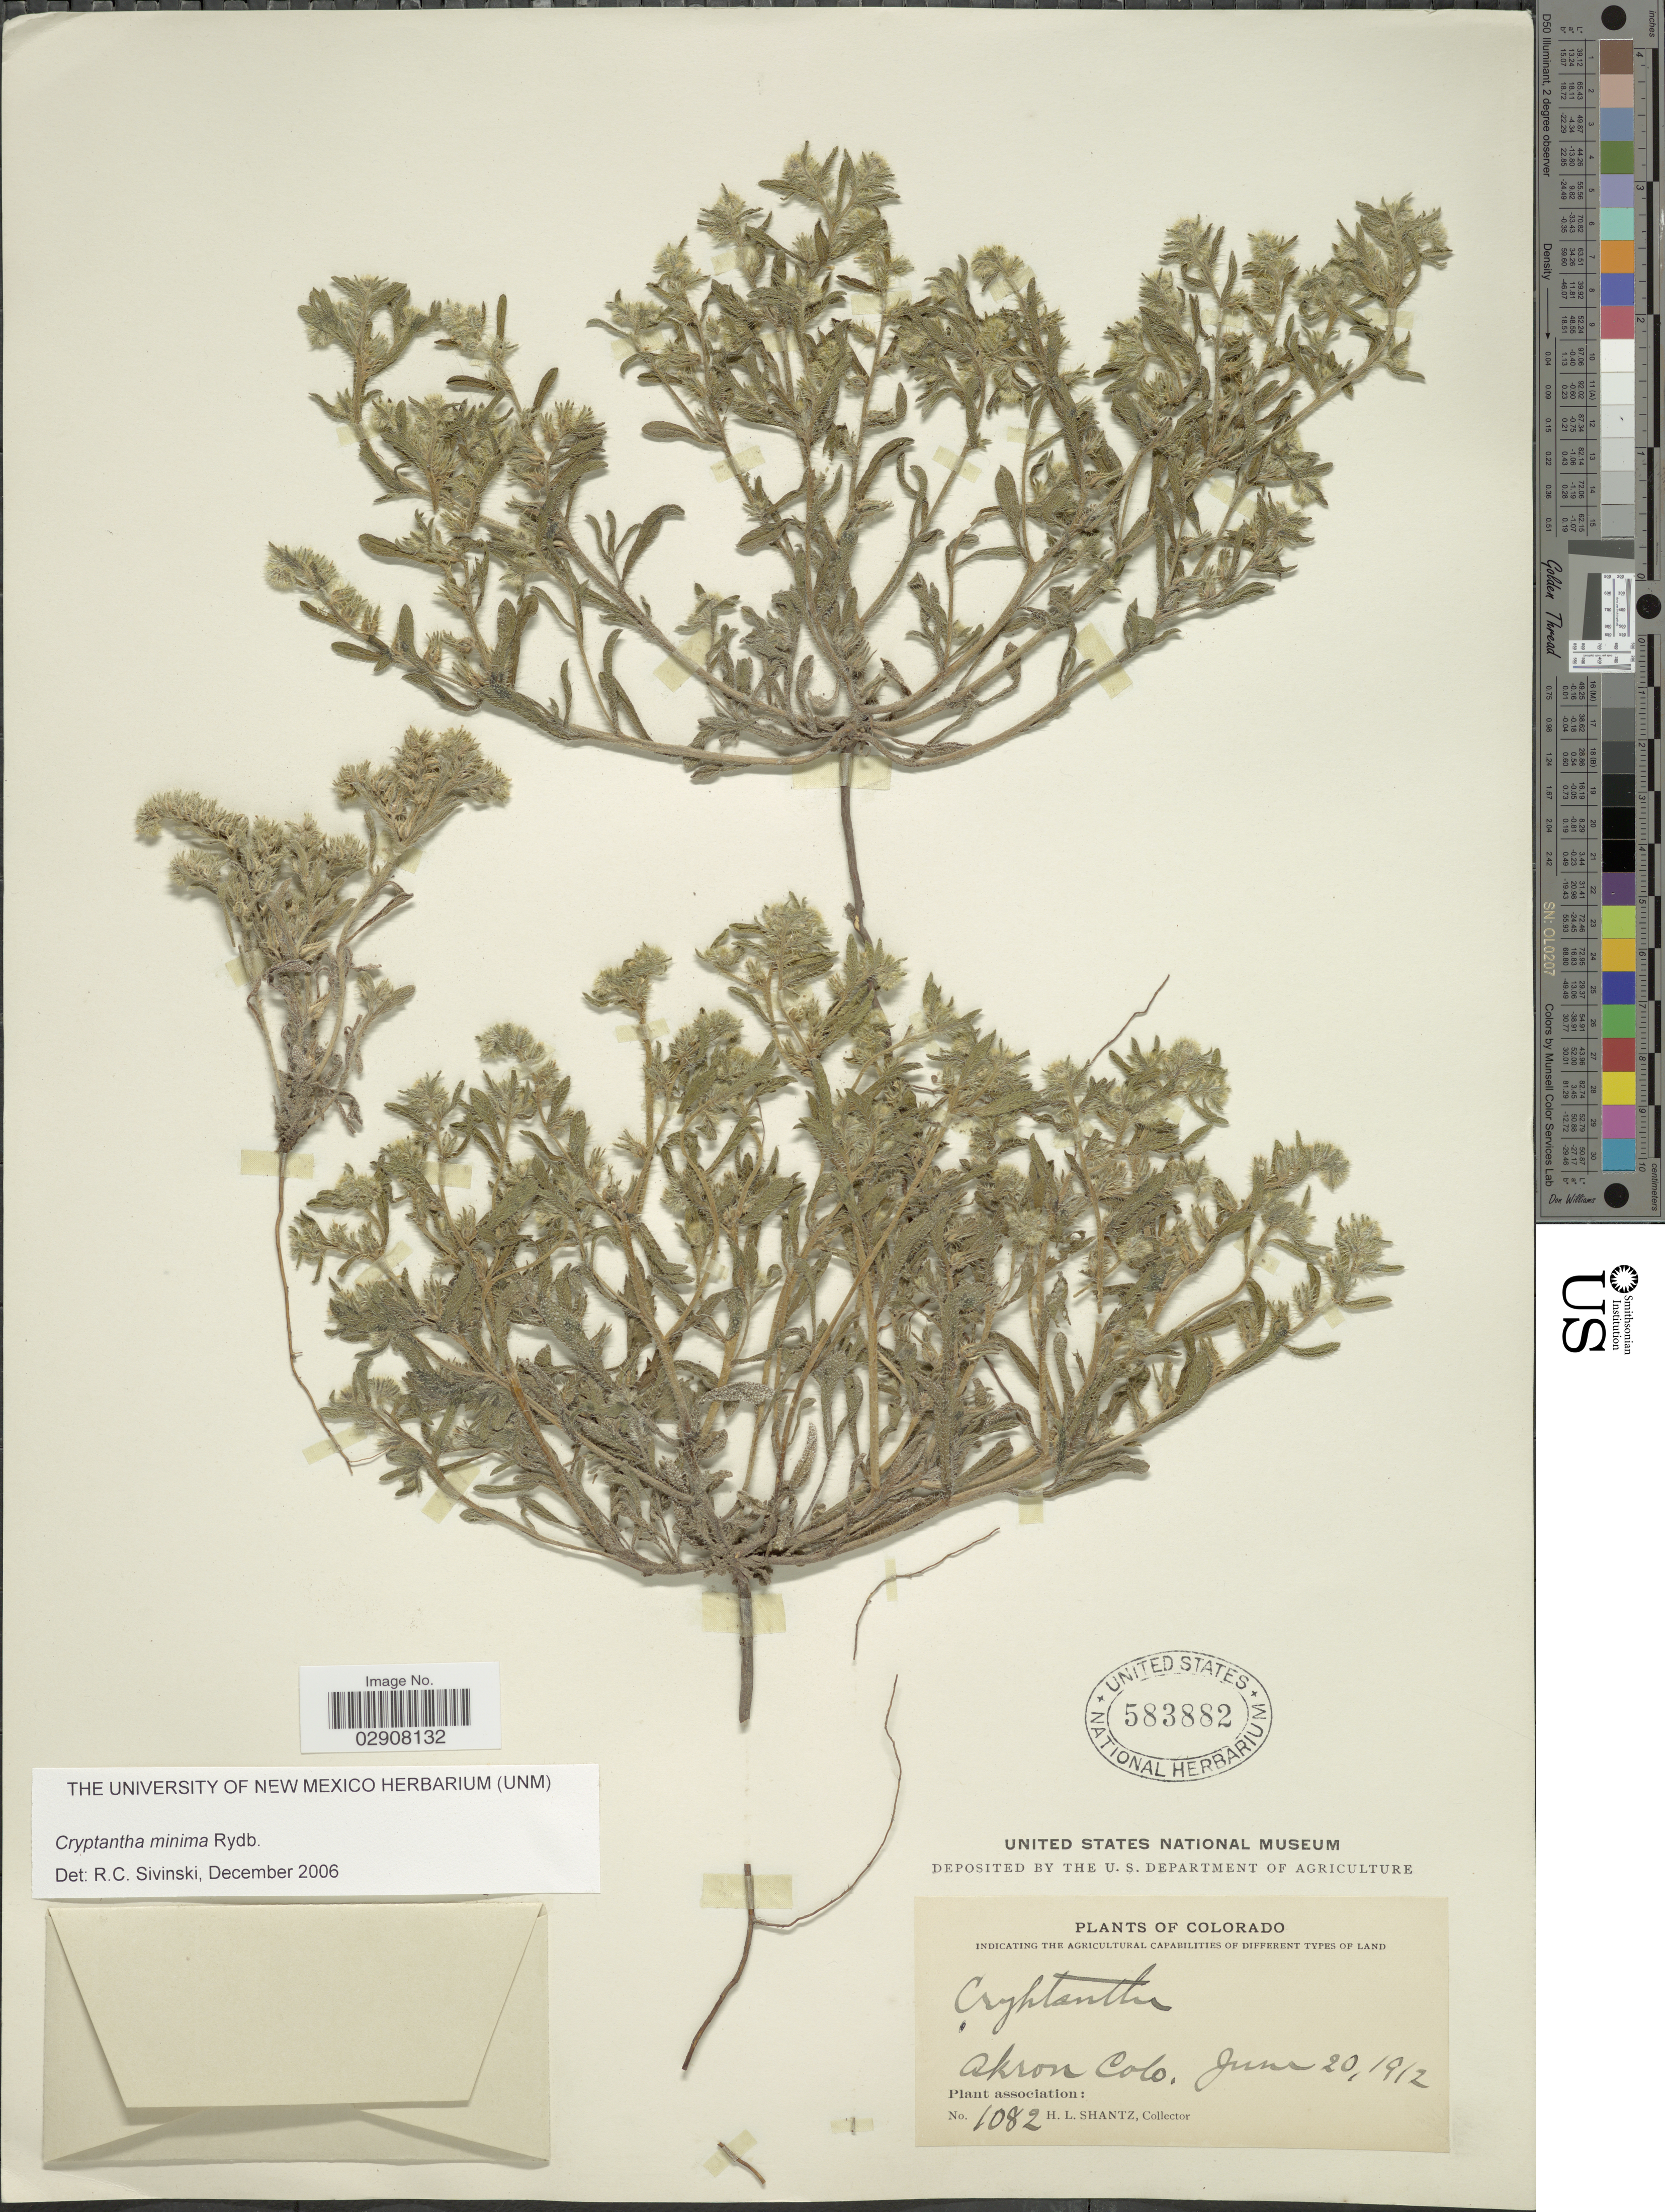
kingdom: Plantae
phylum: Tracheophyta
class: Magnoliopsida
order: Boraginales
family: Boraginaceae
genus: Cryptantha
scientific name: Cryptantha minima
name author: Rydb.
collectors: H. Shantz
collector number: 1082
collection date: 1912-06-20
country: United States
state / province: Colorado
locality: Akron Colo.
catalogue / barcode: US 583882